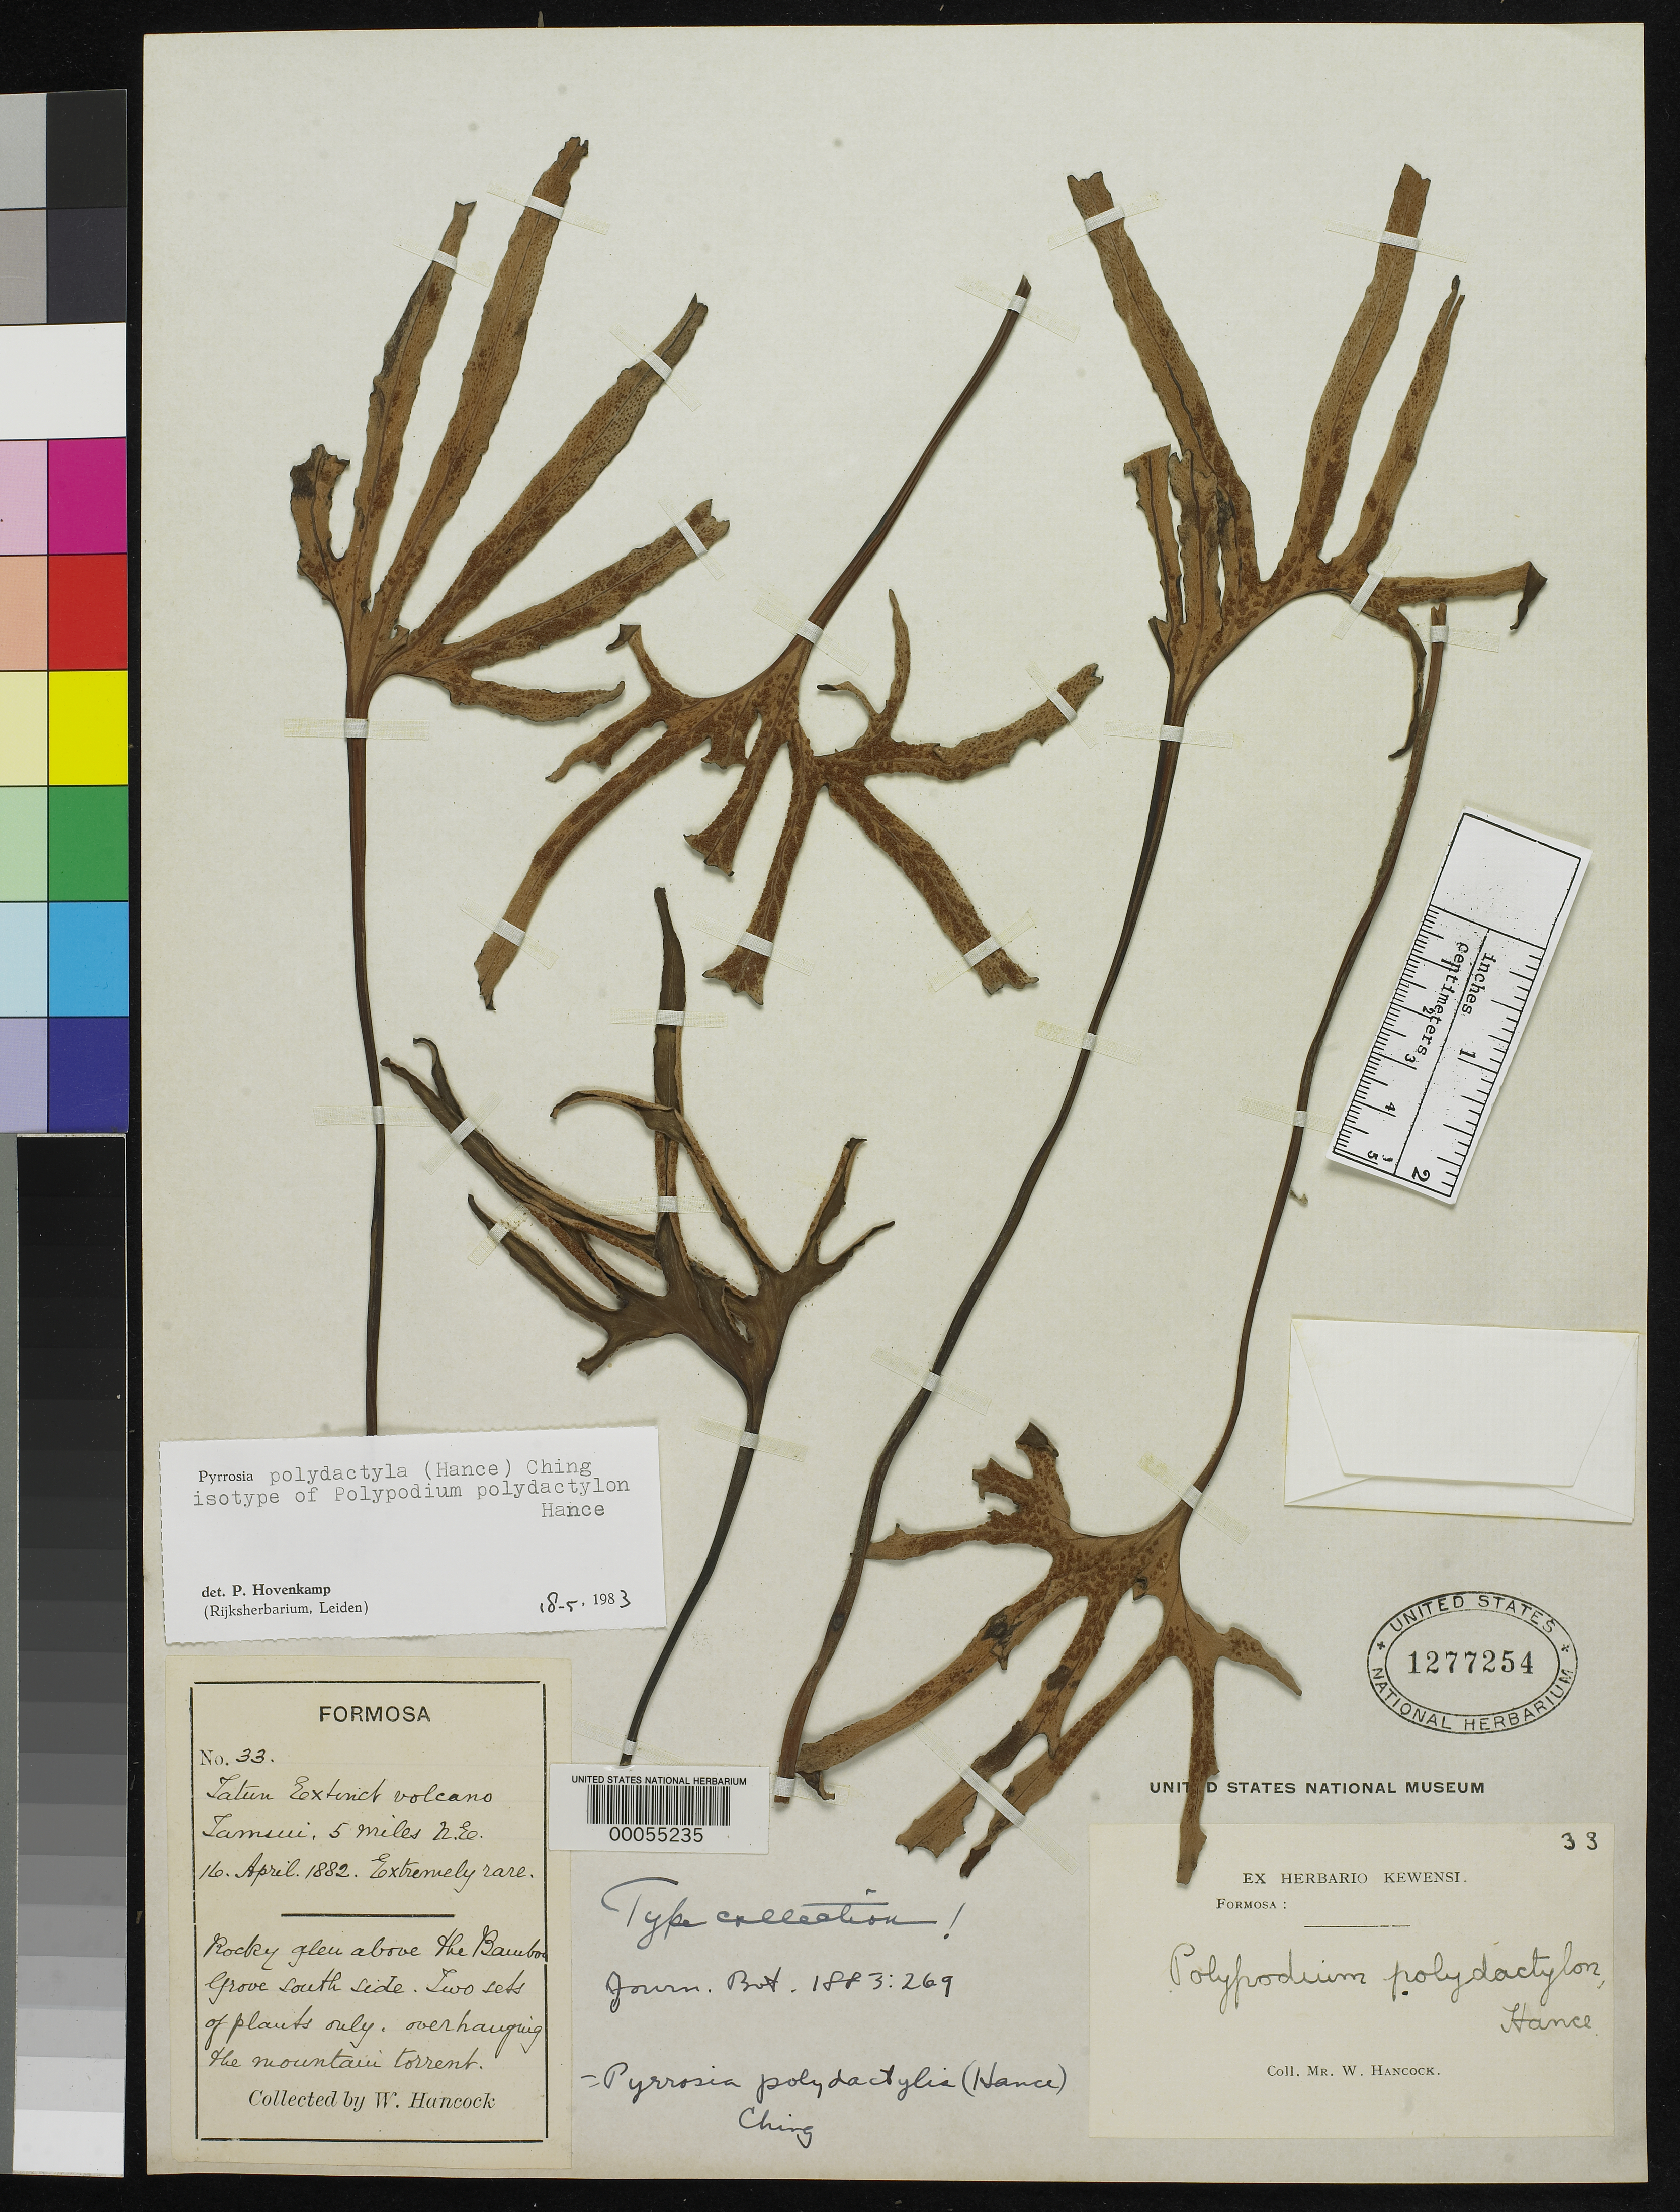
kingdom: Plantae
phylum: Tracheophyta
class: Polypodiopsida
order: Polypodiales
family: Polypodiaceae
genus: Polypodium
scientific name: Polypodium polydatylon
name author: Hance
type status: Isotype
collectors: W. Hancock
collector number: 33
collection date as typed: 16 Apr 1882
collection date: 1882-04-16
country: Taiwan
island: Taiwan [Formosa]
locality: Tamuri, 5 mi NE.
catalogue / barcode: US 1277254